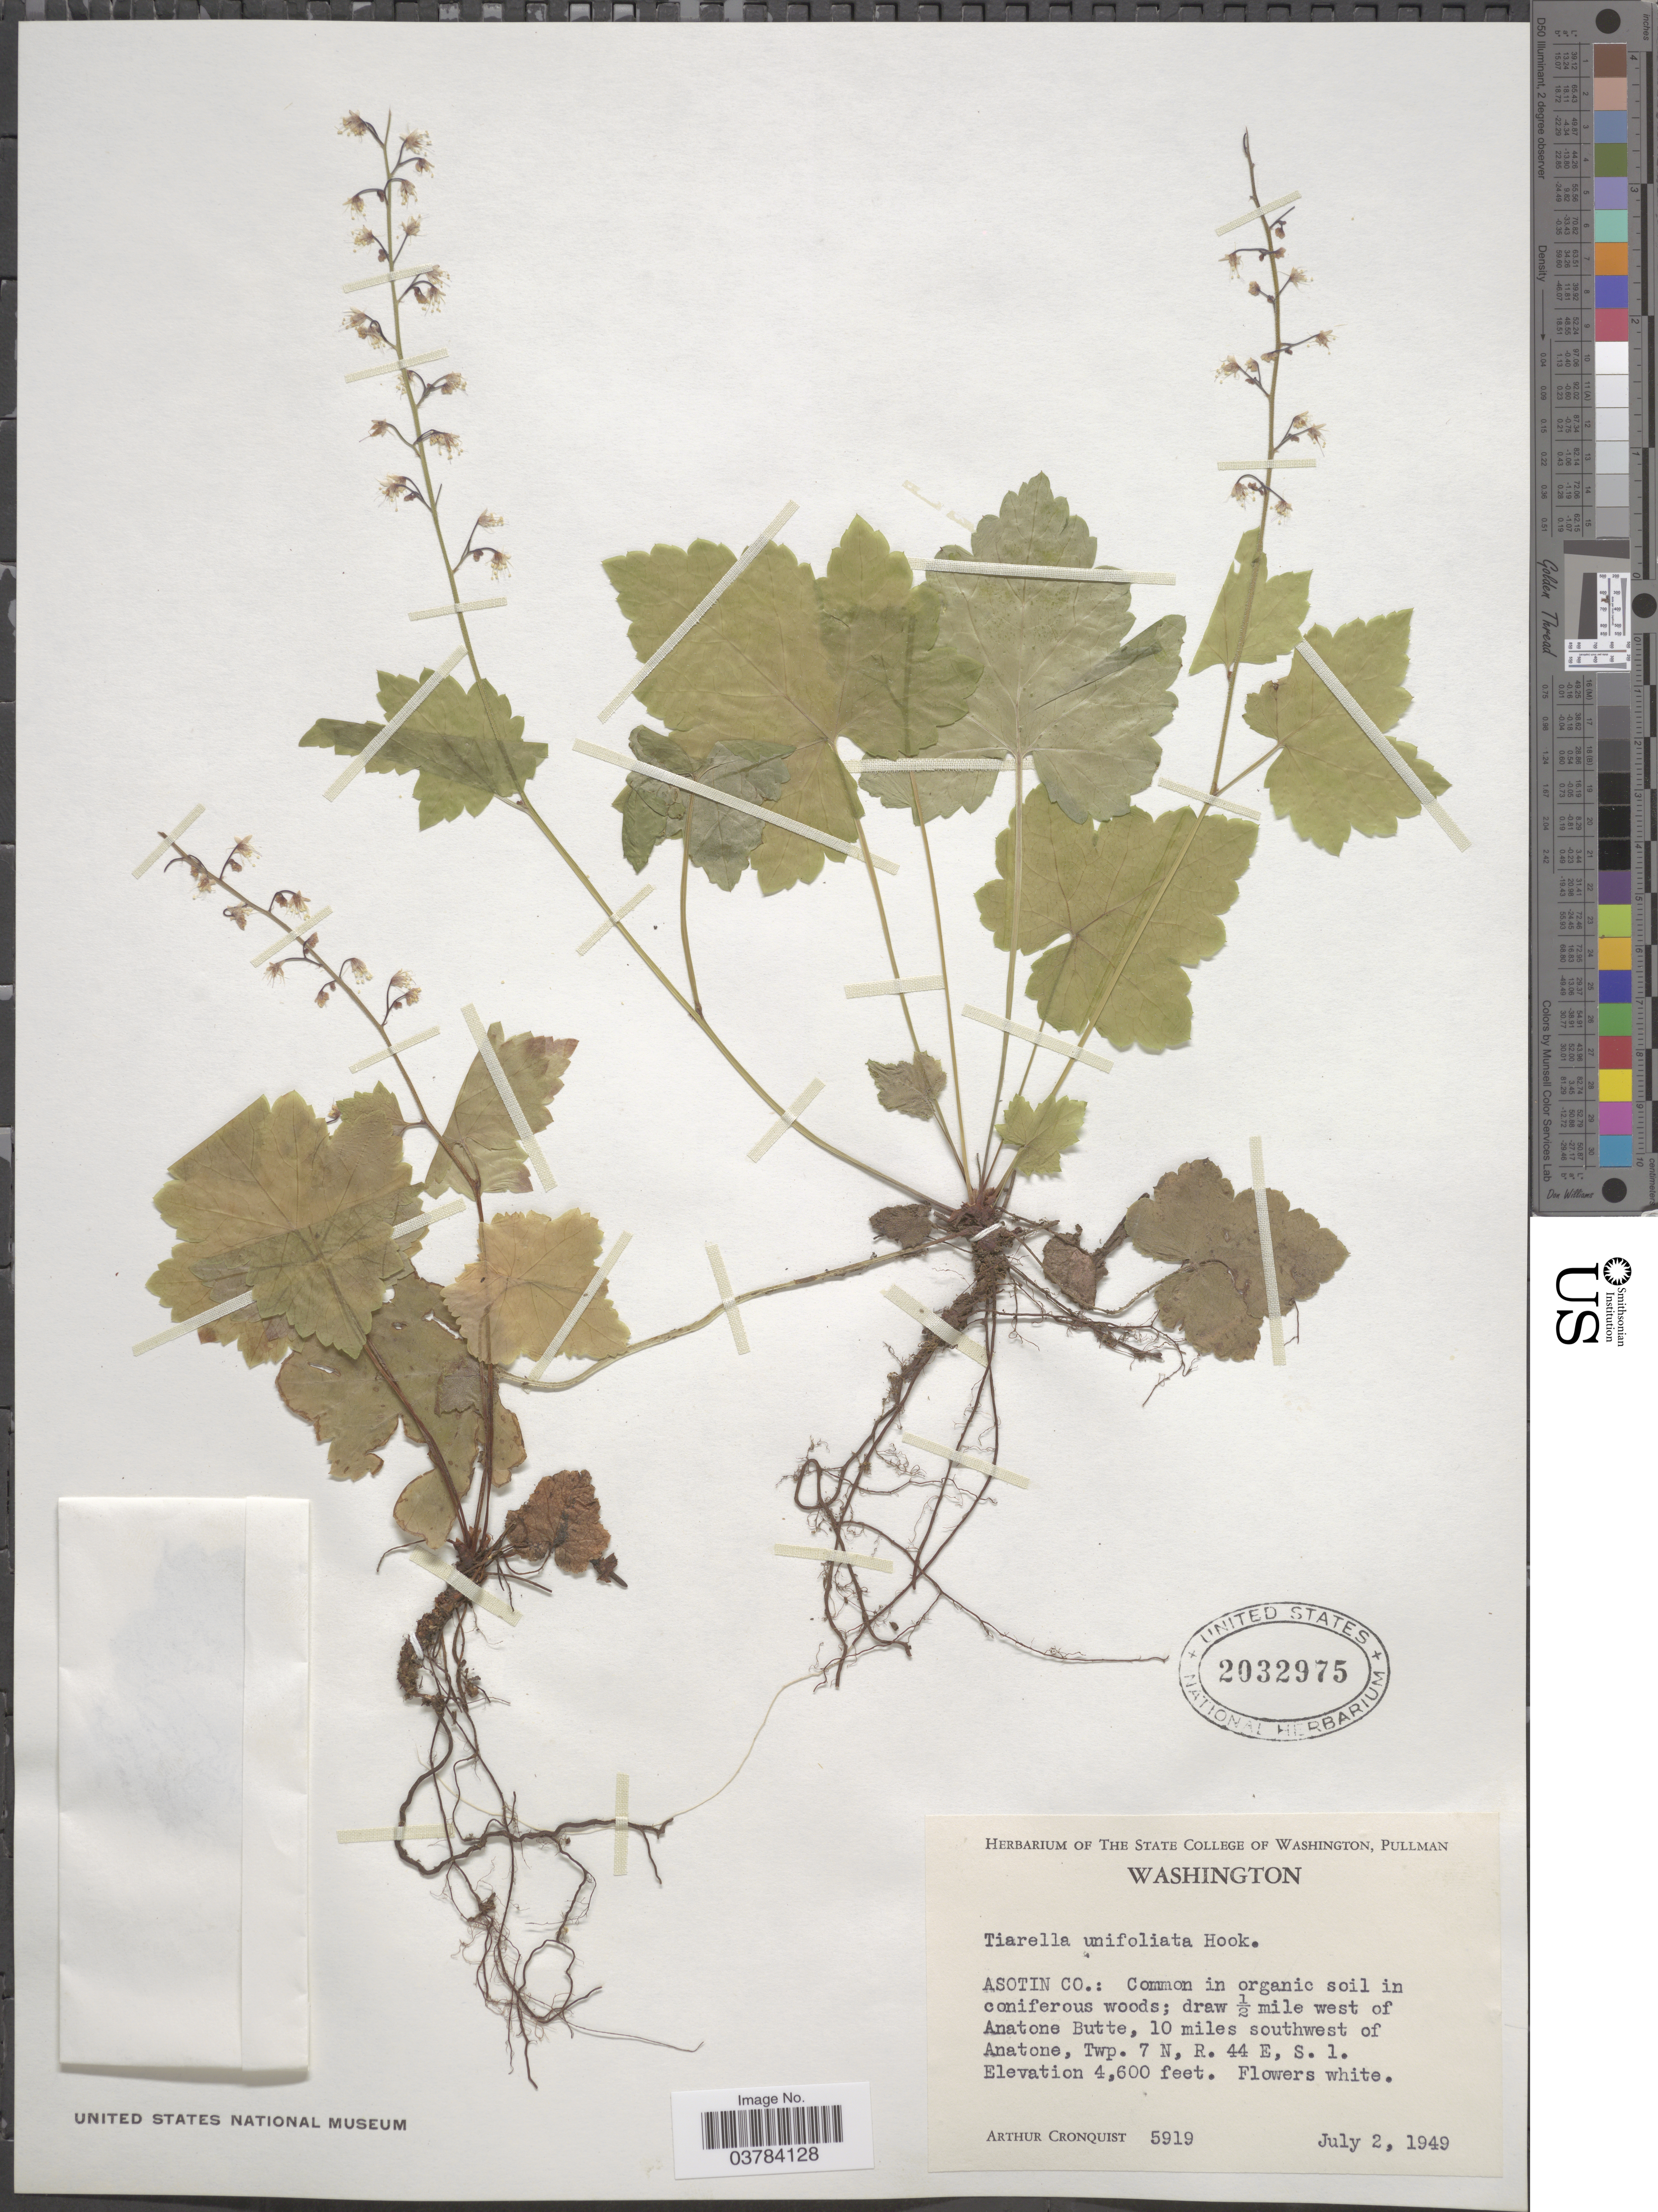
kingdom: Plantae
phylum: Tracheophyta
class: Magnoliopsida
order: Saxifragales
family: Saxifragaceae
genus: Tiarella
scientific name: Tiarella unifoliata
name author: Hook.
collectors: A. J. Cronquist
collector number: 5919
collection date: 1949-07-02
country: United States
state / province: Washington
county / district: Asotin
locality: Asotin Co.: Common in organic soil on coniferous woods; draw 1/2 mile west of Anatone Butte, 10 miles southwest of Anatone, Twp. 7 N, R. 44 E, S. 1.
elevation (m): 1402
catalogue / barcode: US 2032975